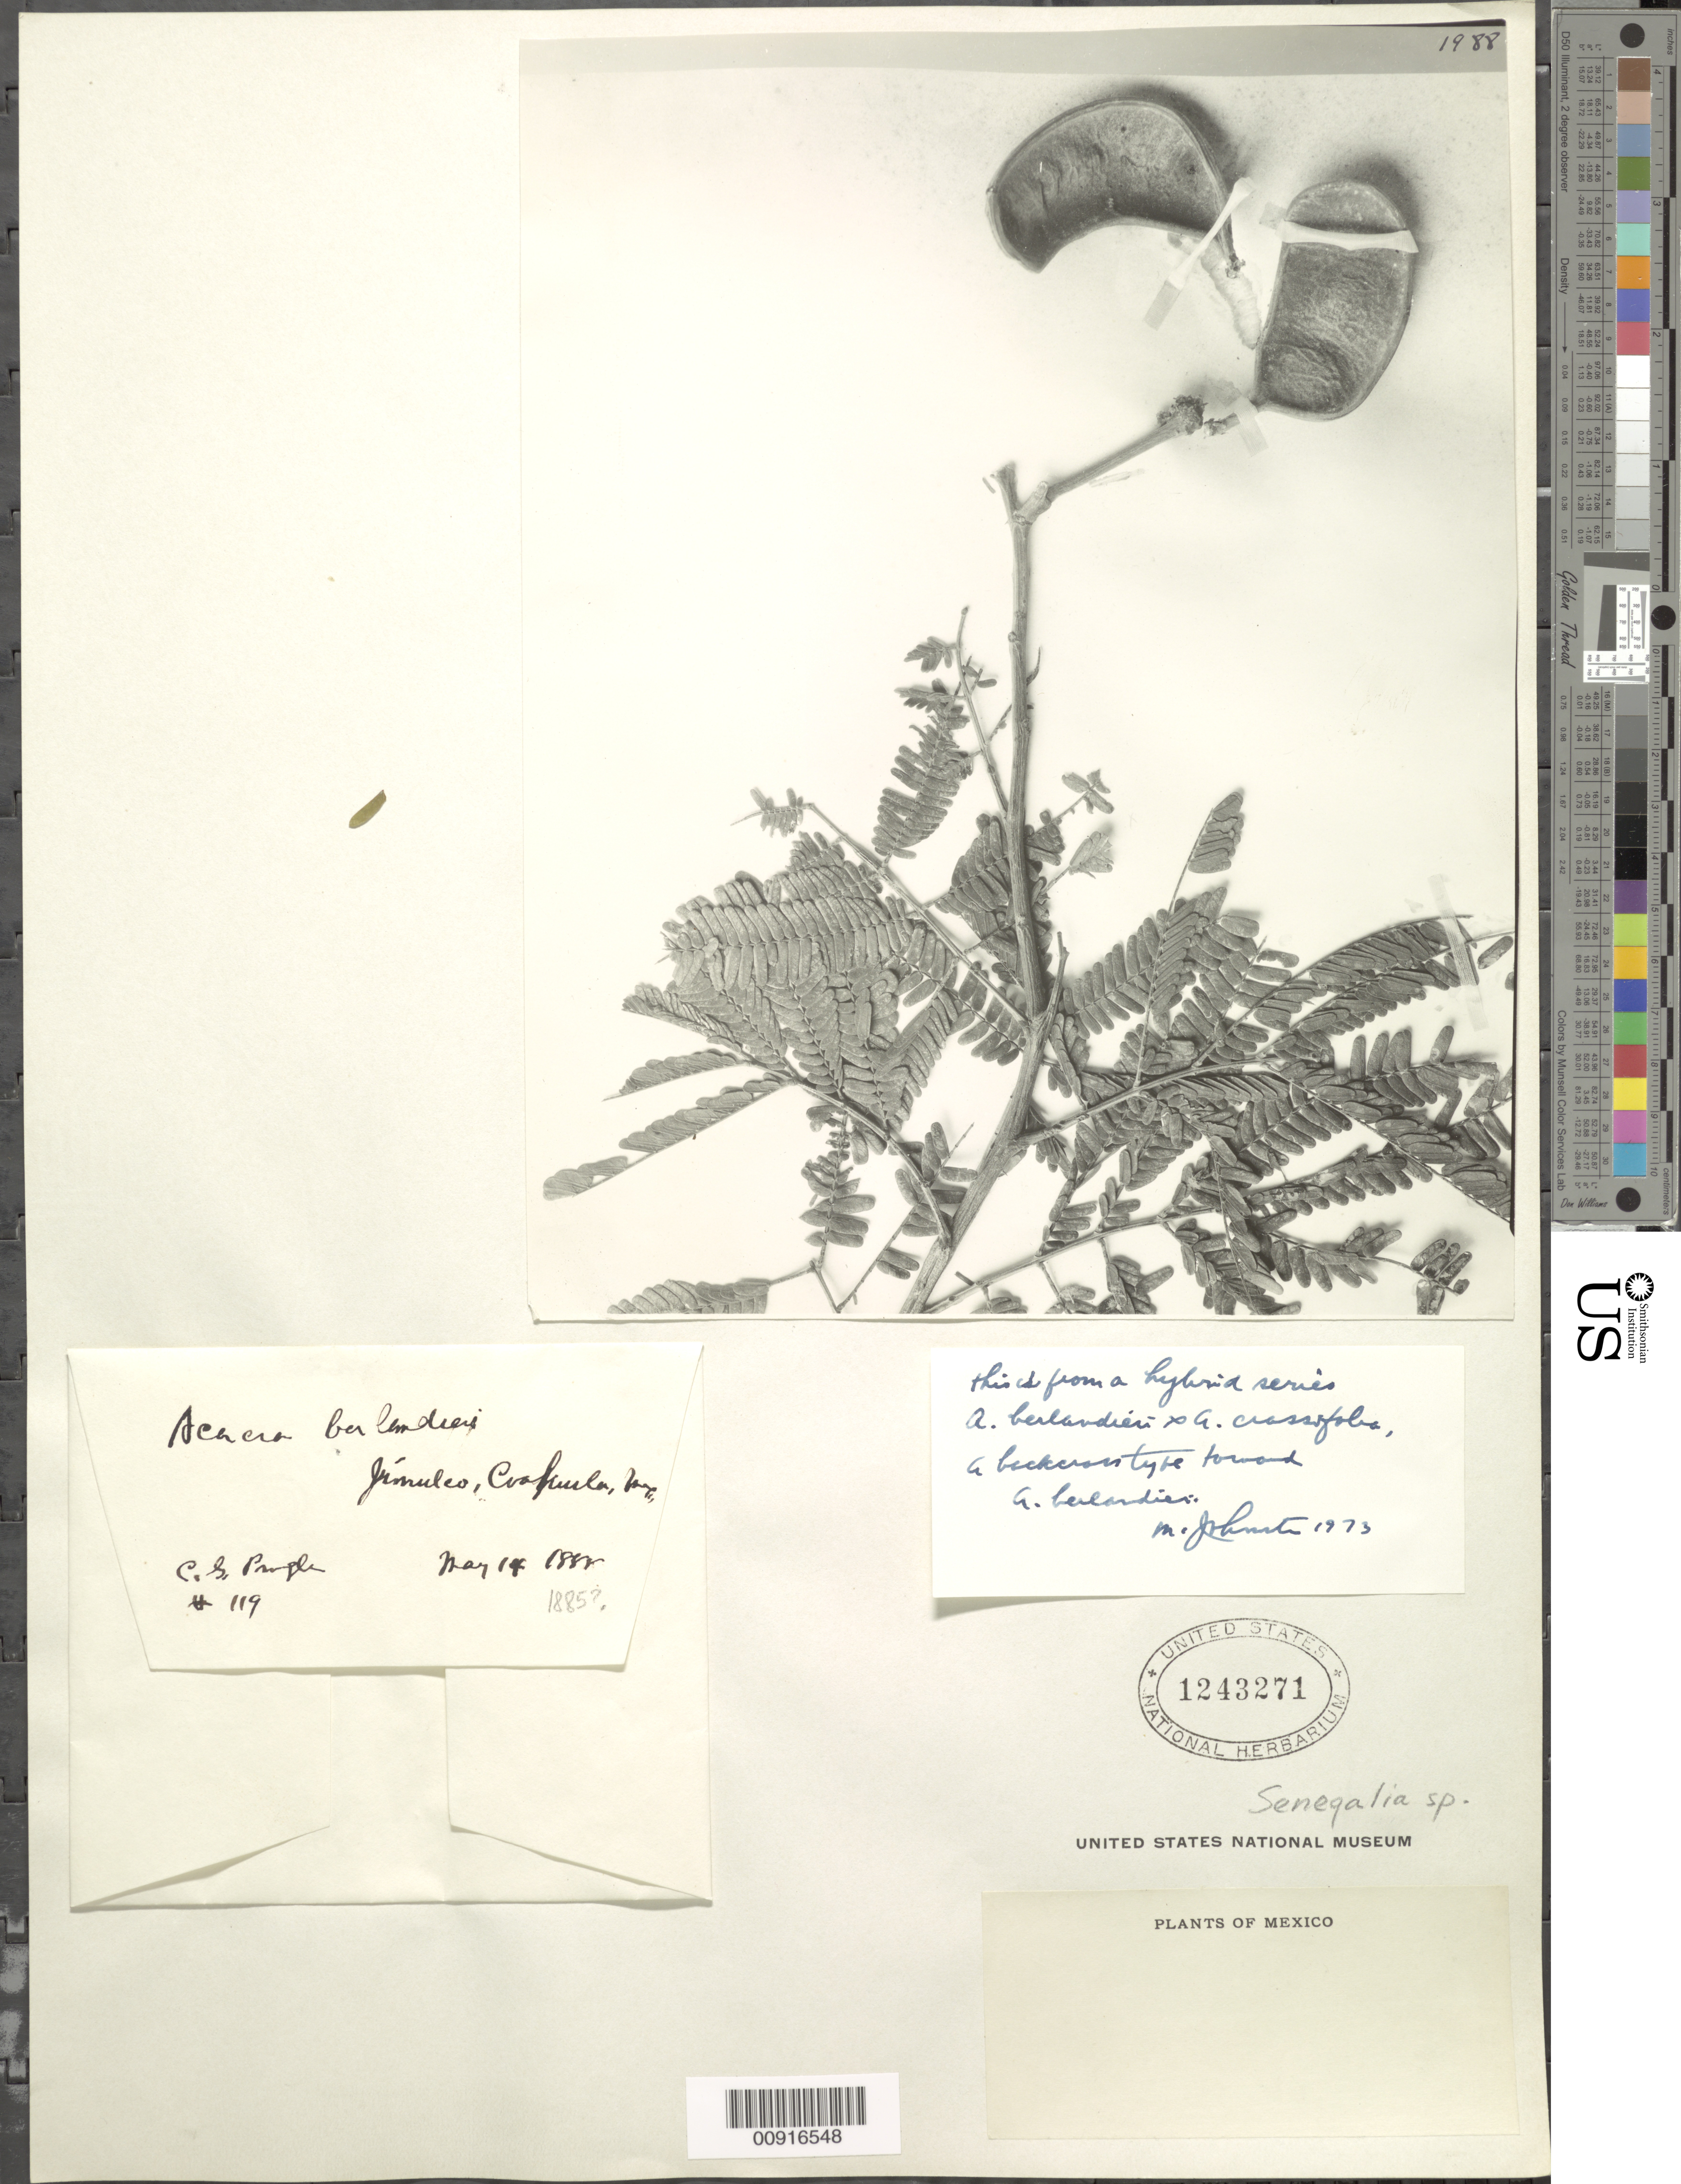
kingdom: Plantae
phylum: Tracheophyta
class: Magnoliopsida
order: Fabales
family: Fabaceae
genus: Senegalia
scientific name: Senegalia sp.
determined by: Strong, M. T., (US), Smithsonian Institution - National Museum of Natural History (UNITED STATES)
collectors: C. G. Pringle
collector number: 119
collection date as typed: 14 May 1885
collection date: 1885-05-14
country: Mexico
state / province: Coahuila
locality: Jimulco, Coahuila.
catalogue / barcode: US 1243271